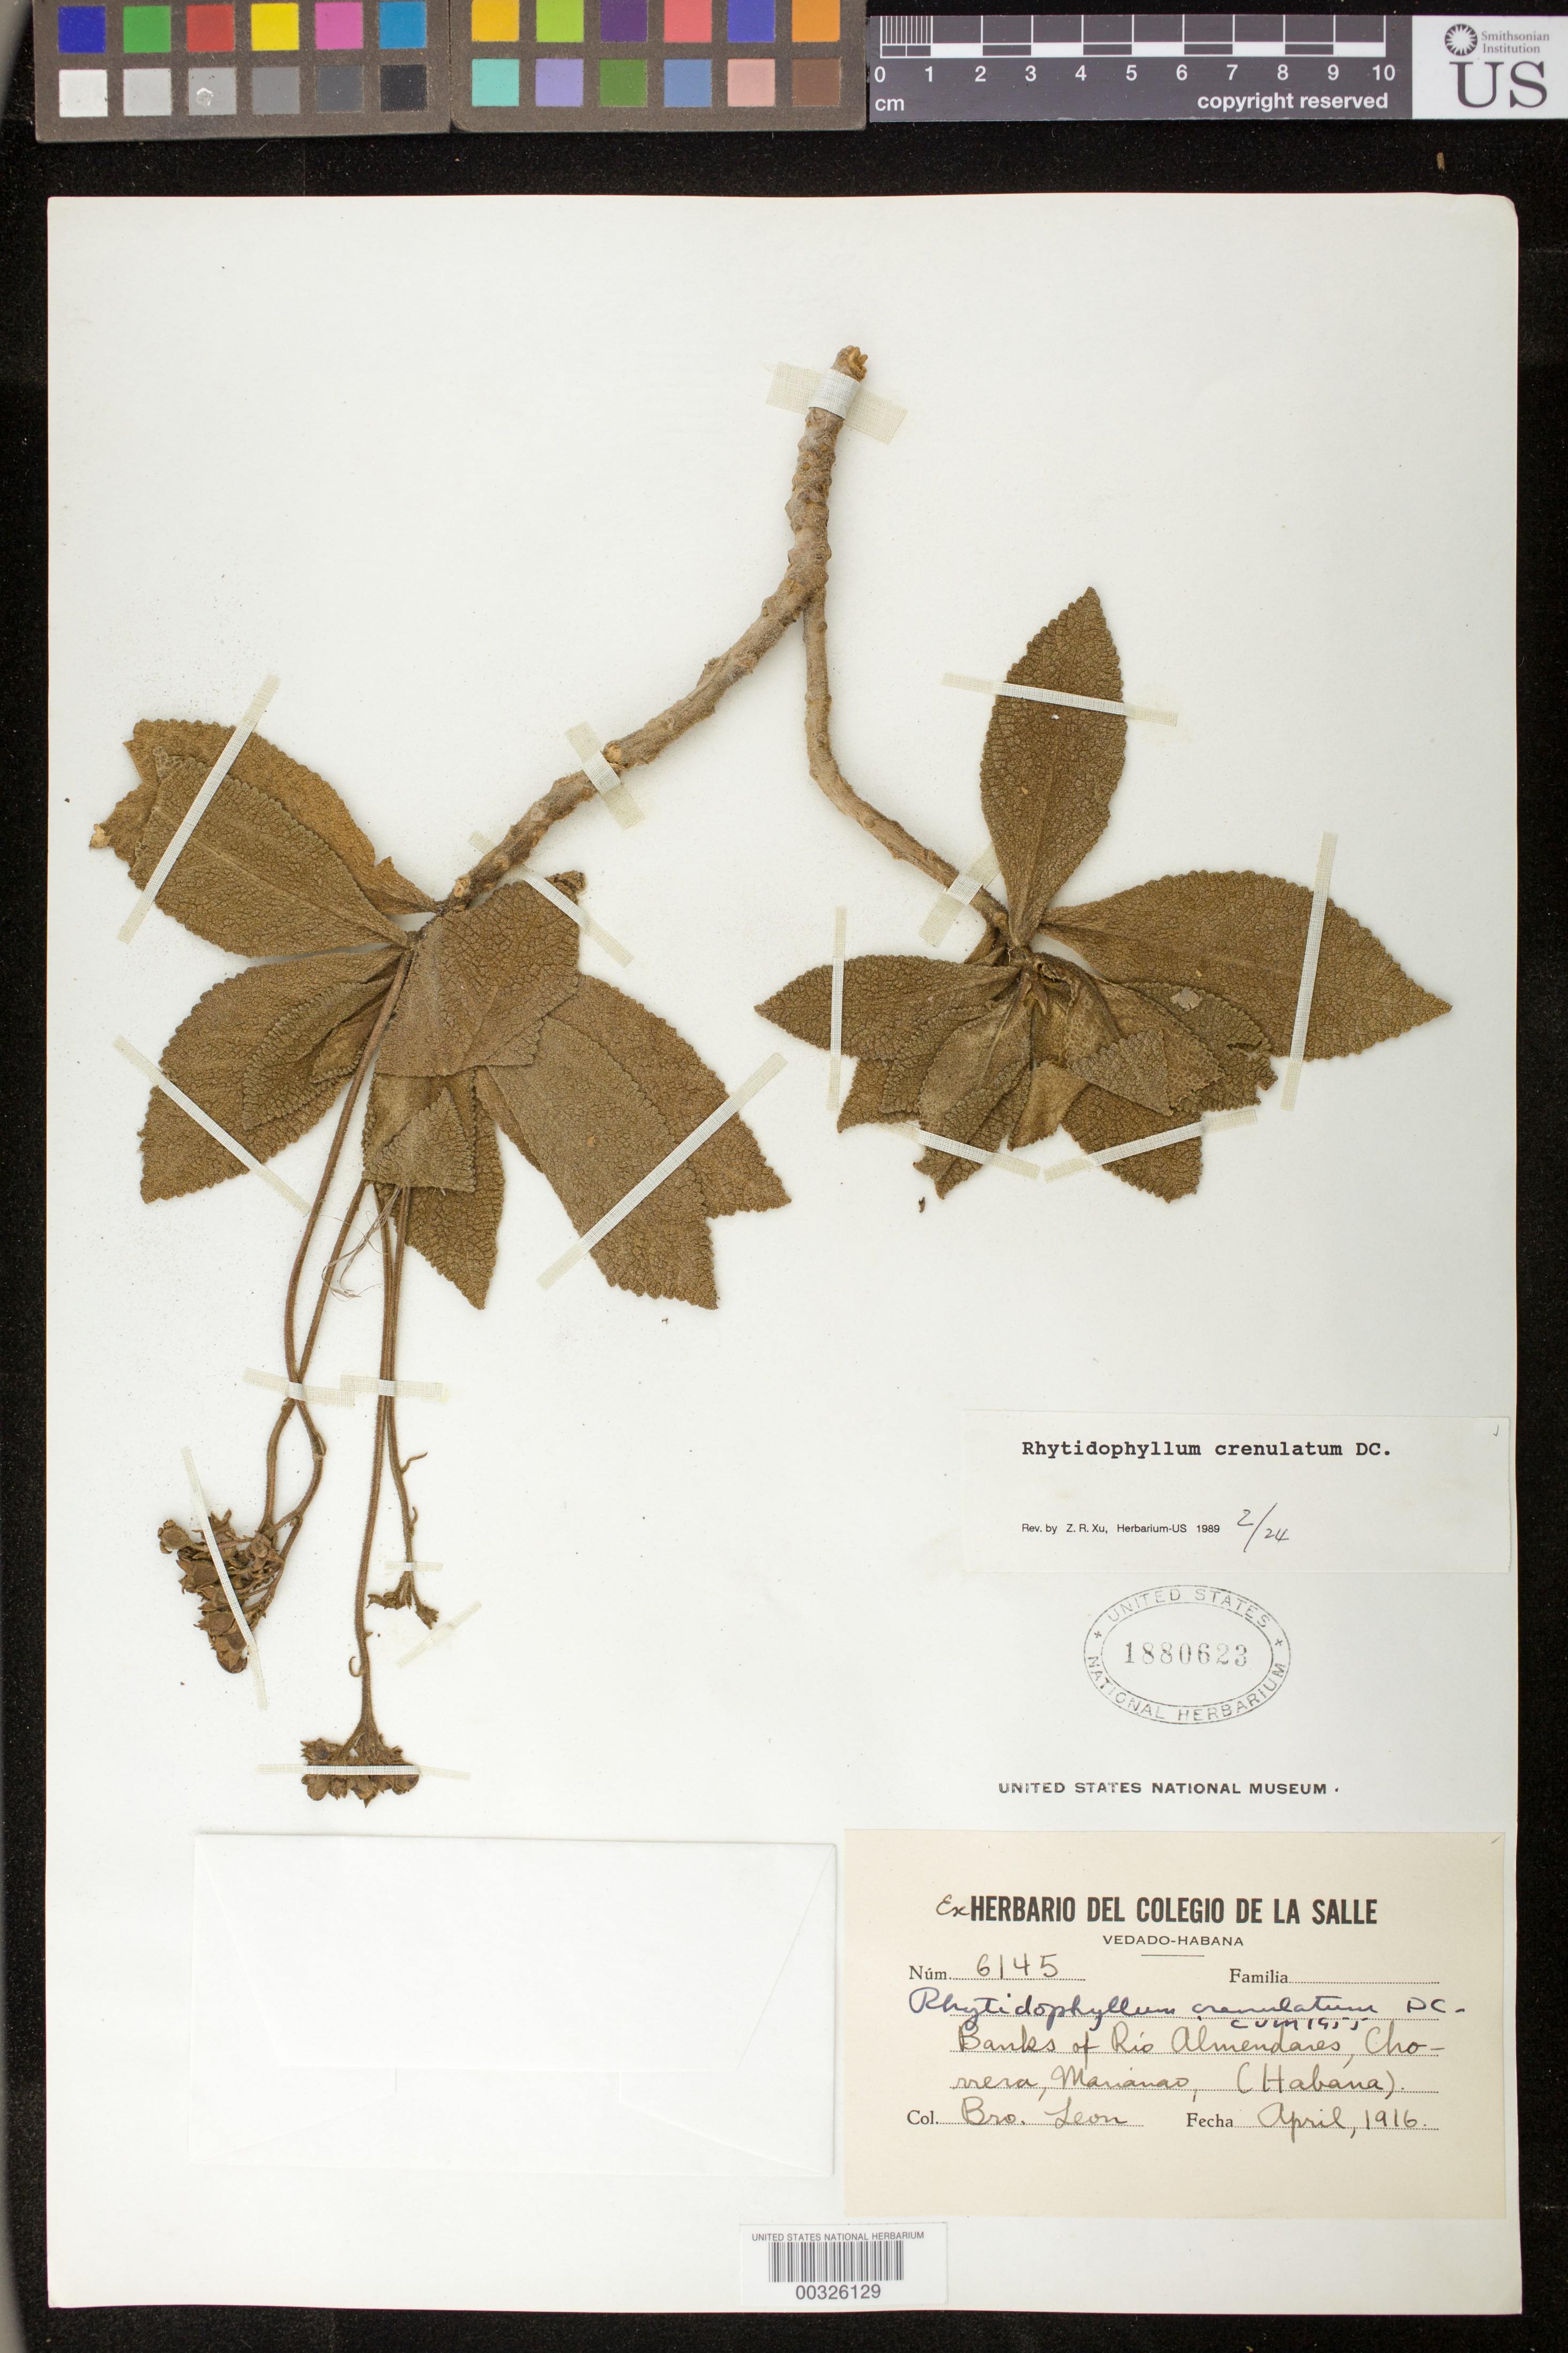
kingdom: Plantae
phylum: Tracheophyta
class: Magnoliopsida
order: Lamiales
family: Gesneriaceae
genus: Rhytidophyllum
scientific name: Rhytidophyllum crenulatum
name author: DC.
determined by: Skog, Laurence E.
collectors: F. Leon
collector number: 6145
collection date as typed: Apr 1916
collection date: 1916-04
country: Cuba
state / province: La Habana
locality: Banks of Rio Almendares, Chorrera, Marianao, (Habana)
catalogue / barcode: US 1880623